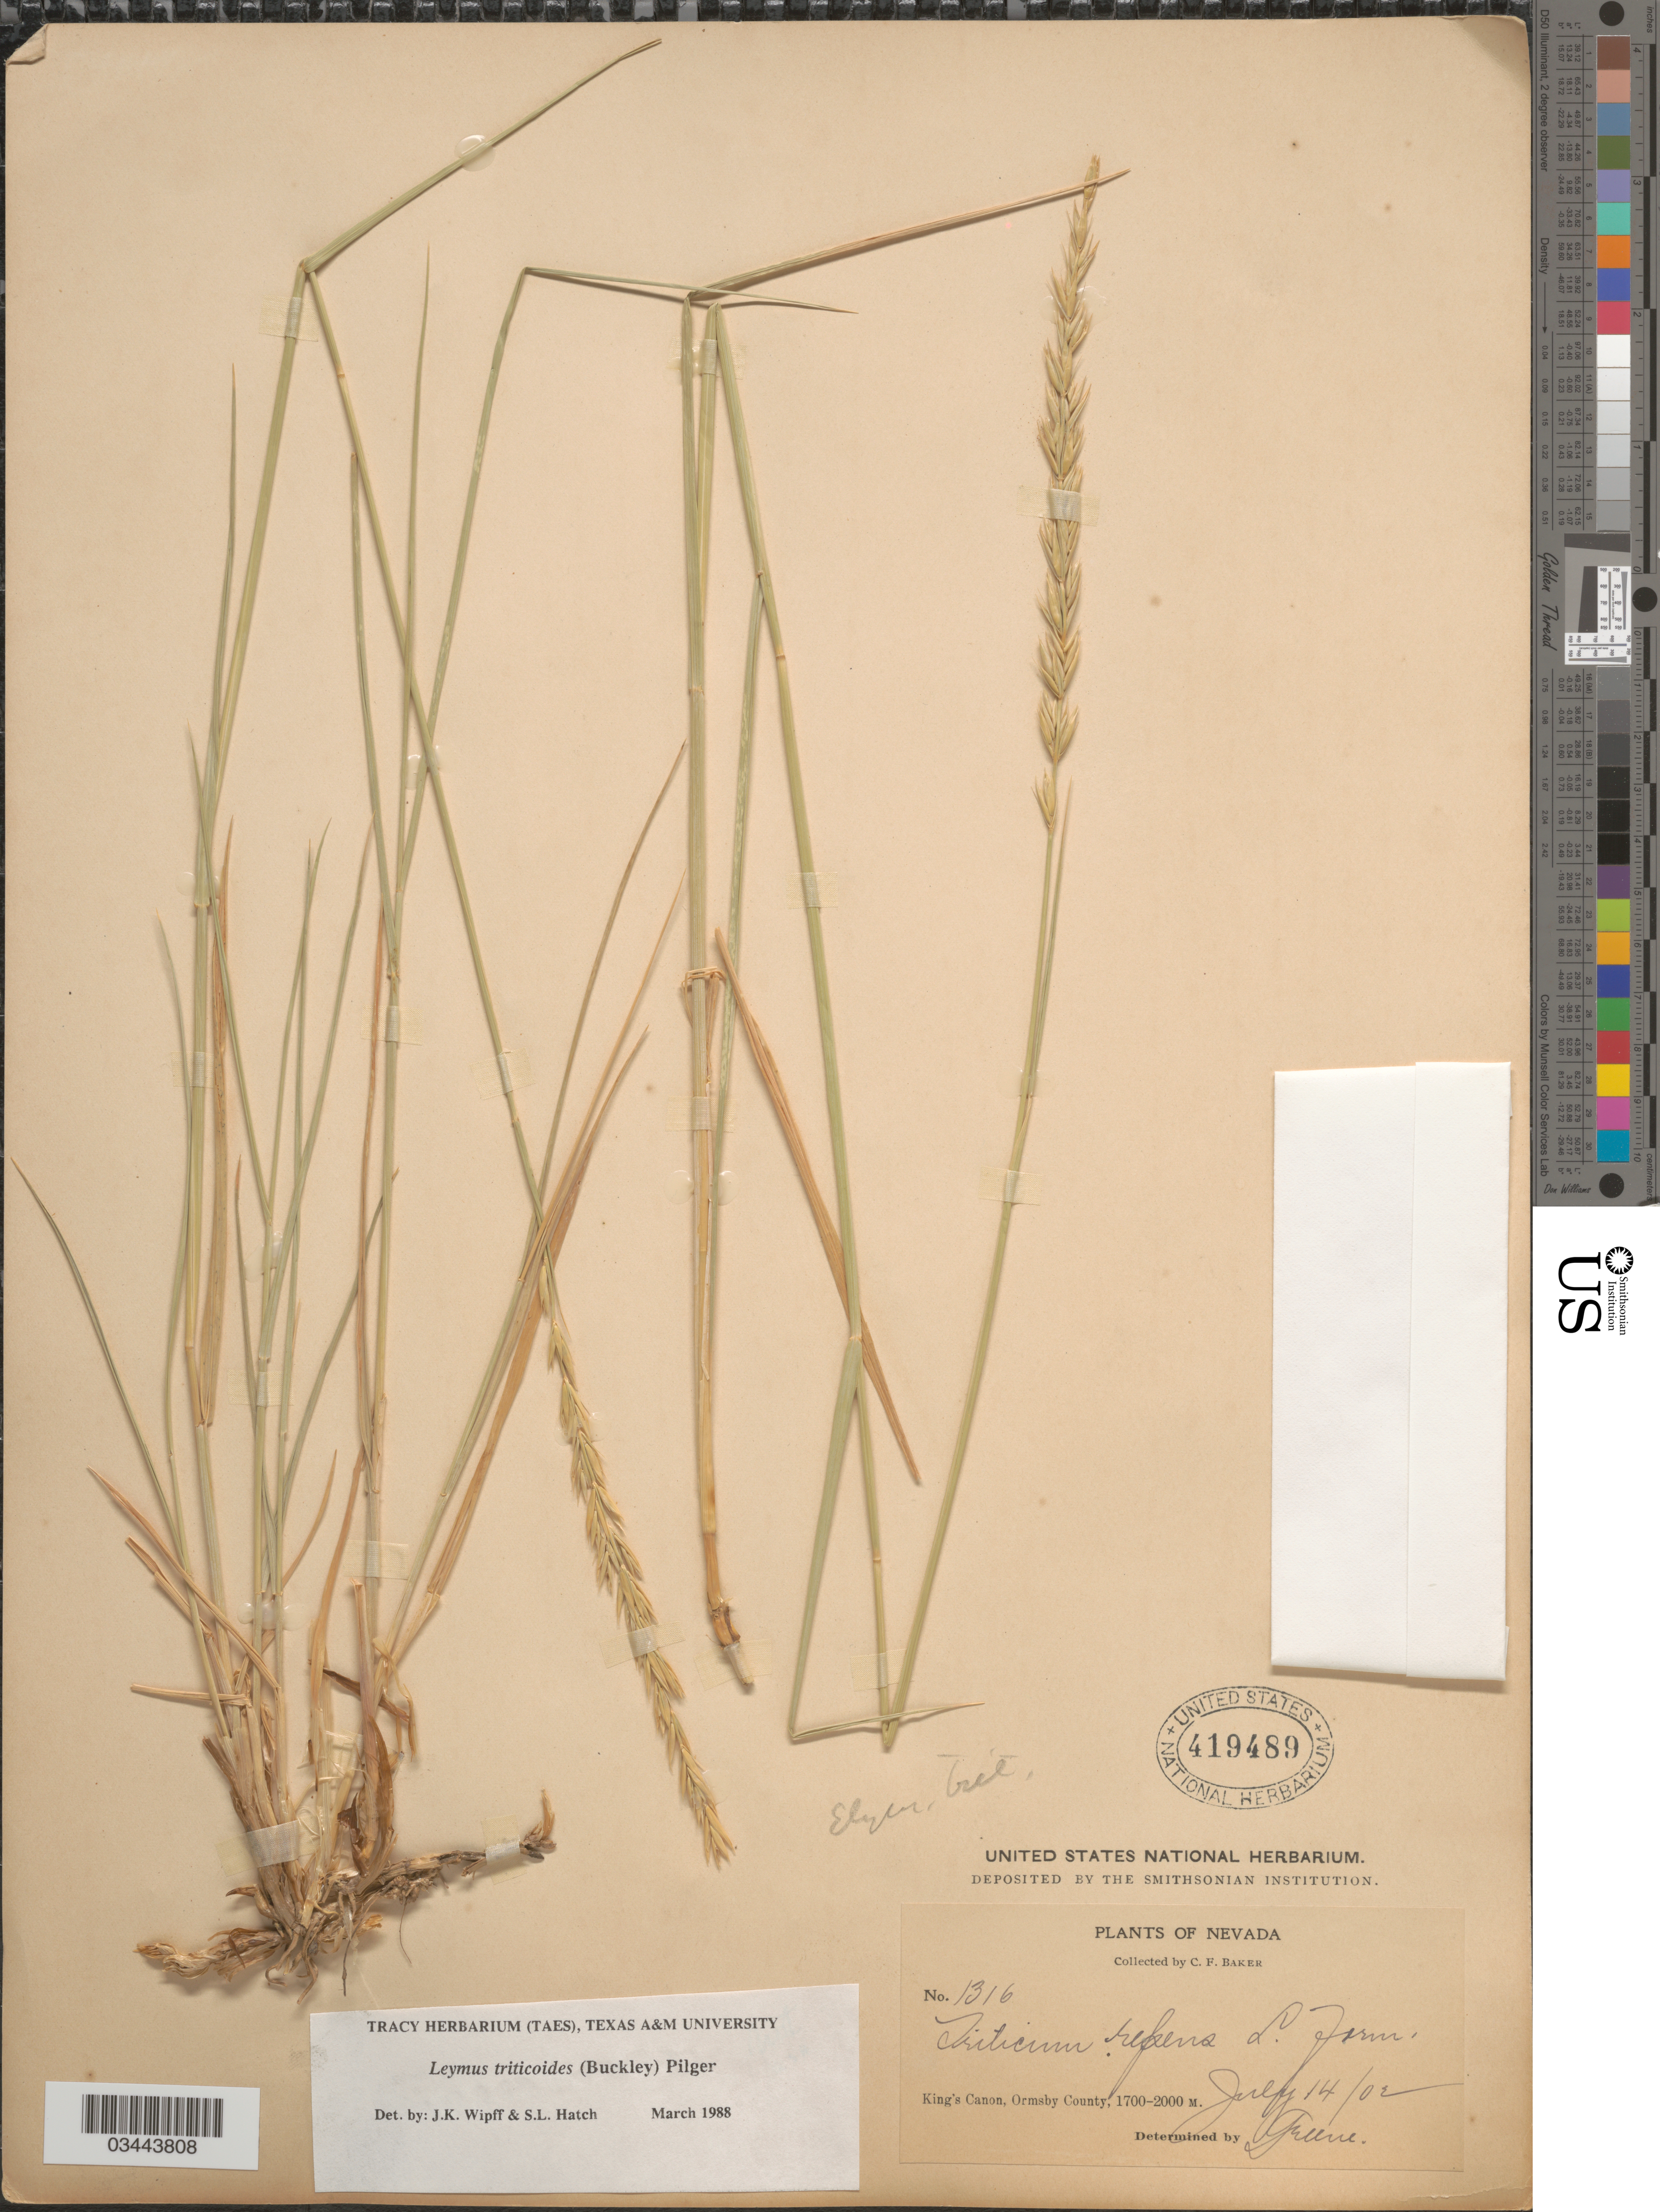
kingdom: Plantae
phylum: Tracheophyta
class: Liliopsida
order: Poales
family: Poaceae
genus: Leymus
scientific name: Leymus triticoides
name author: (Buckley) Pilg.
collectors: C. F. Baker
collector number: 1316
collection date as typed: Transcribed d/m/y: 14/7/2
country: United States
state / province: Nevada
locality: King's Canon, Ormsby County.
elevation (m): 1700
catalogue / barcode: US 419489